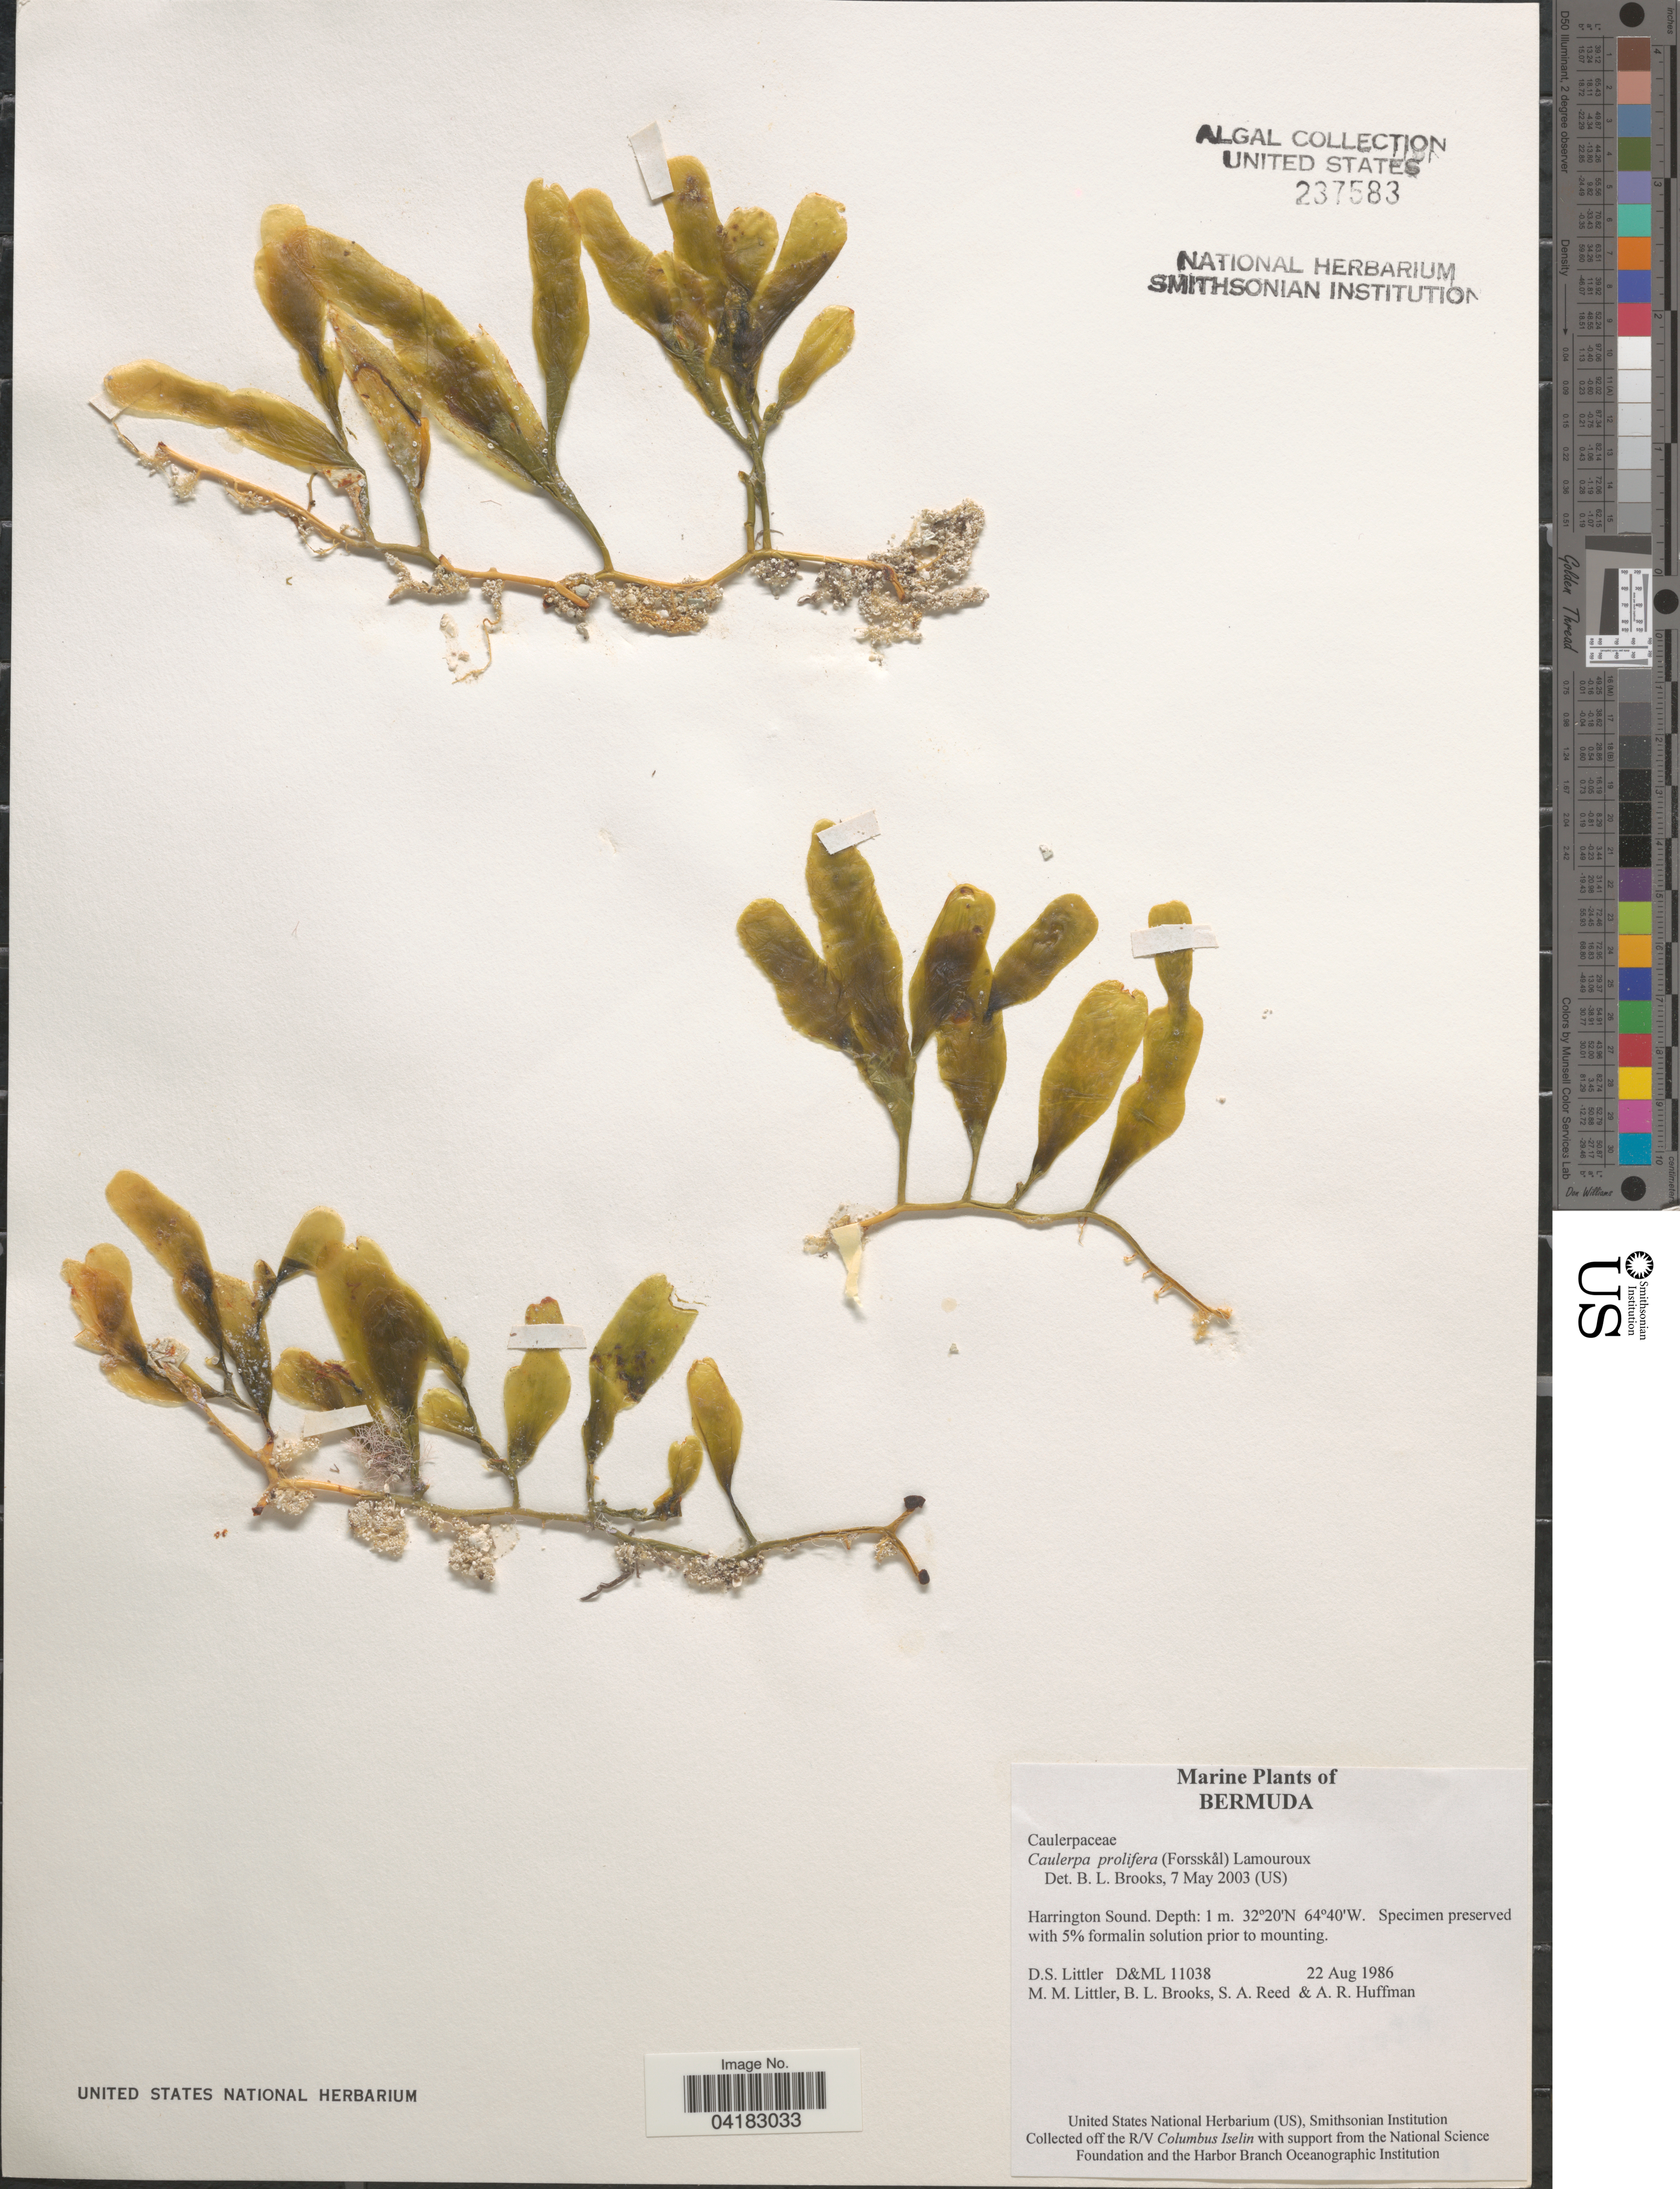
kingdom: Plantae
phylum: Chlorophyta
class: Ulvophyceae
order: Bryopsidales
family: Caulerpaceae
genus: Caulerpa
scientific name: Caulerpa prolifera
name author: (Forssk.) J.V.Lamouroux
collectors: D. S. Littler, B. Brooks, S. Reed & A. Huffman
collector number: D&ML11038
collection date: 1986-08-22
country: Bermuda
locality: Harrington Sound.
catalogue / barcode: US 237583